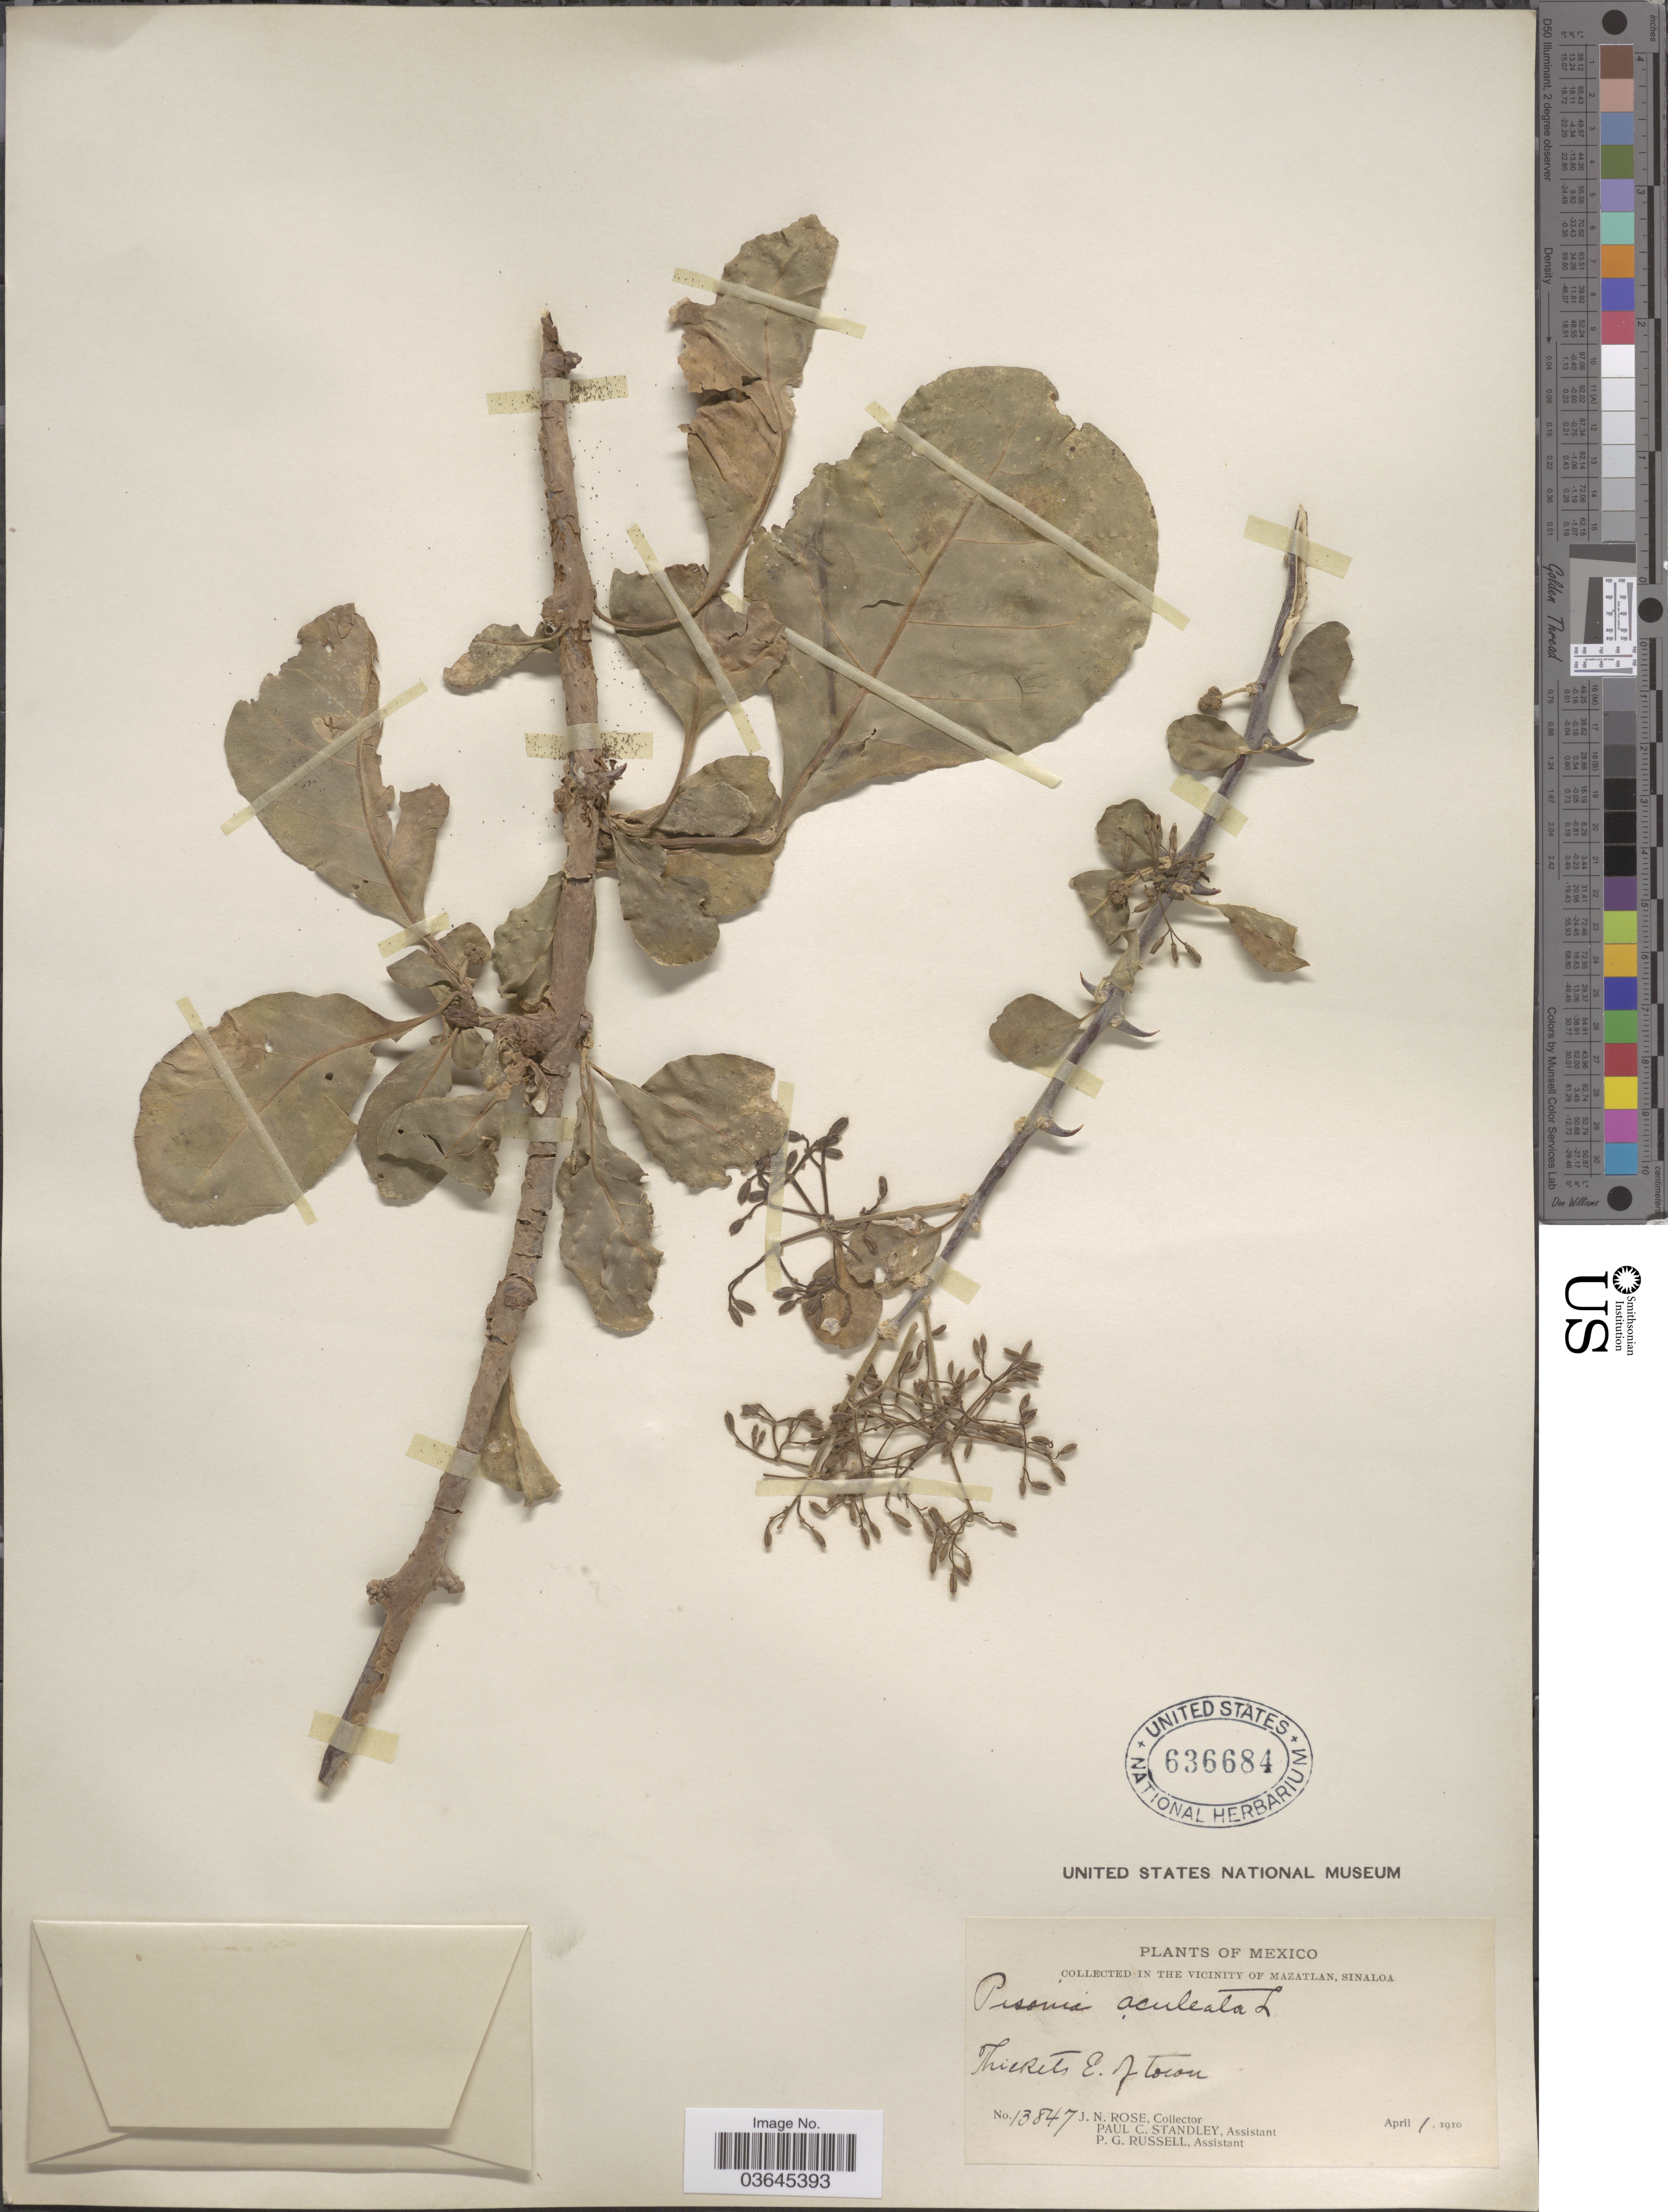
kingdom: Plantae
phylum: Tracheophyta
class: Magnoliopsida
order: Caryophyllales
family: Nyctaginaceae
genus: Pisonia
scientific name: Pisonia aculeata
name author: L.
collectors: J. N. Rose, P. C. Standley & P. G. Russell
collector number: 13847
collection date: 1910-04-01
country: Mexico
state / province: Sinaloa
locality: In the vicinity of Mazatlan. E. of town.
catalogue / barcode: US 636684